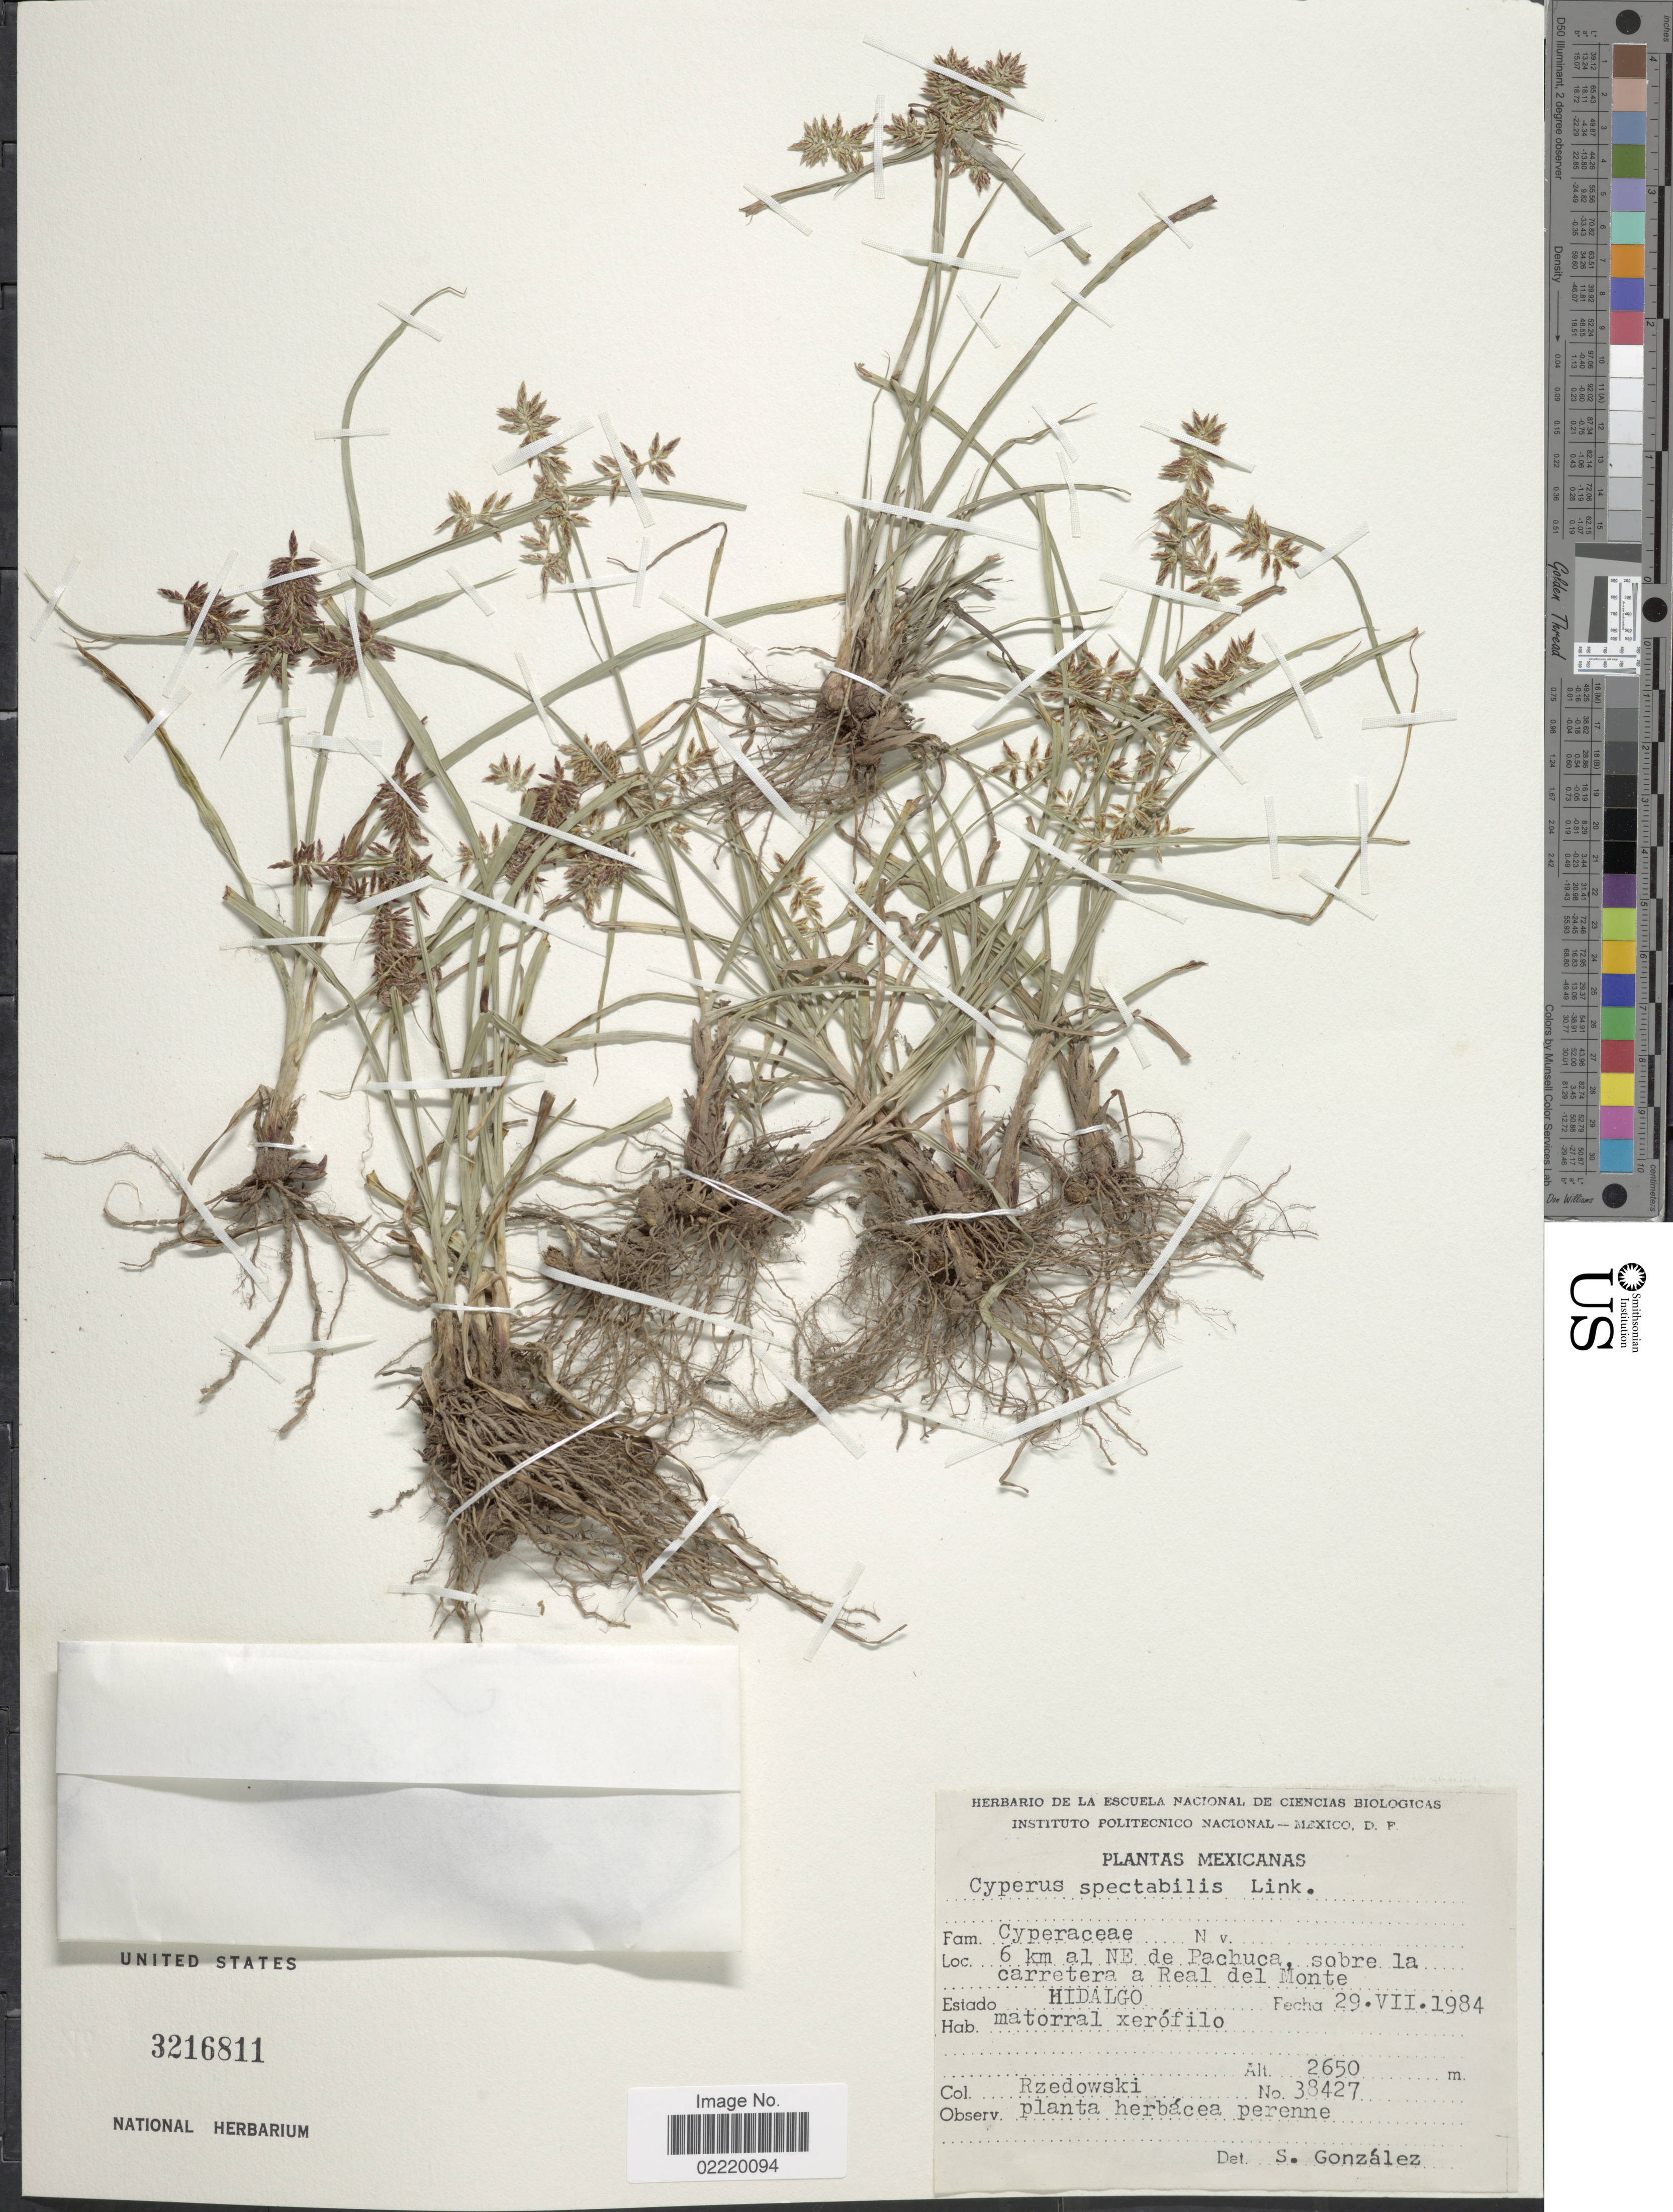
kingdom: Plantae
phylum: Tracheophyta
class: Liliopsida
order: Poales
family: Cyperaceae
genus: Cyperus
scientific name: Cyperus spectabilis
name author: Link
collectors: Rzedowski, --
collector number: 38427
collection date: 1984-07-29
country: Mexico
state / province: Hidalgo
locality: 6 km al NE de Pachuca, sobre la carretera a Real del Monte.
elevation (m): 2650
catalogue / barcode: US 3216811